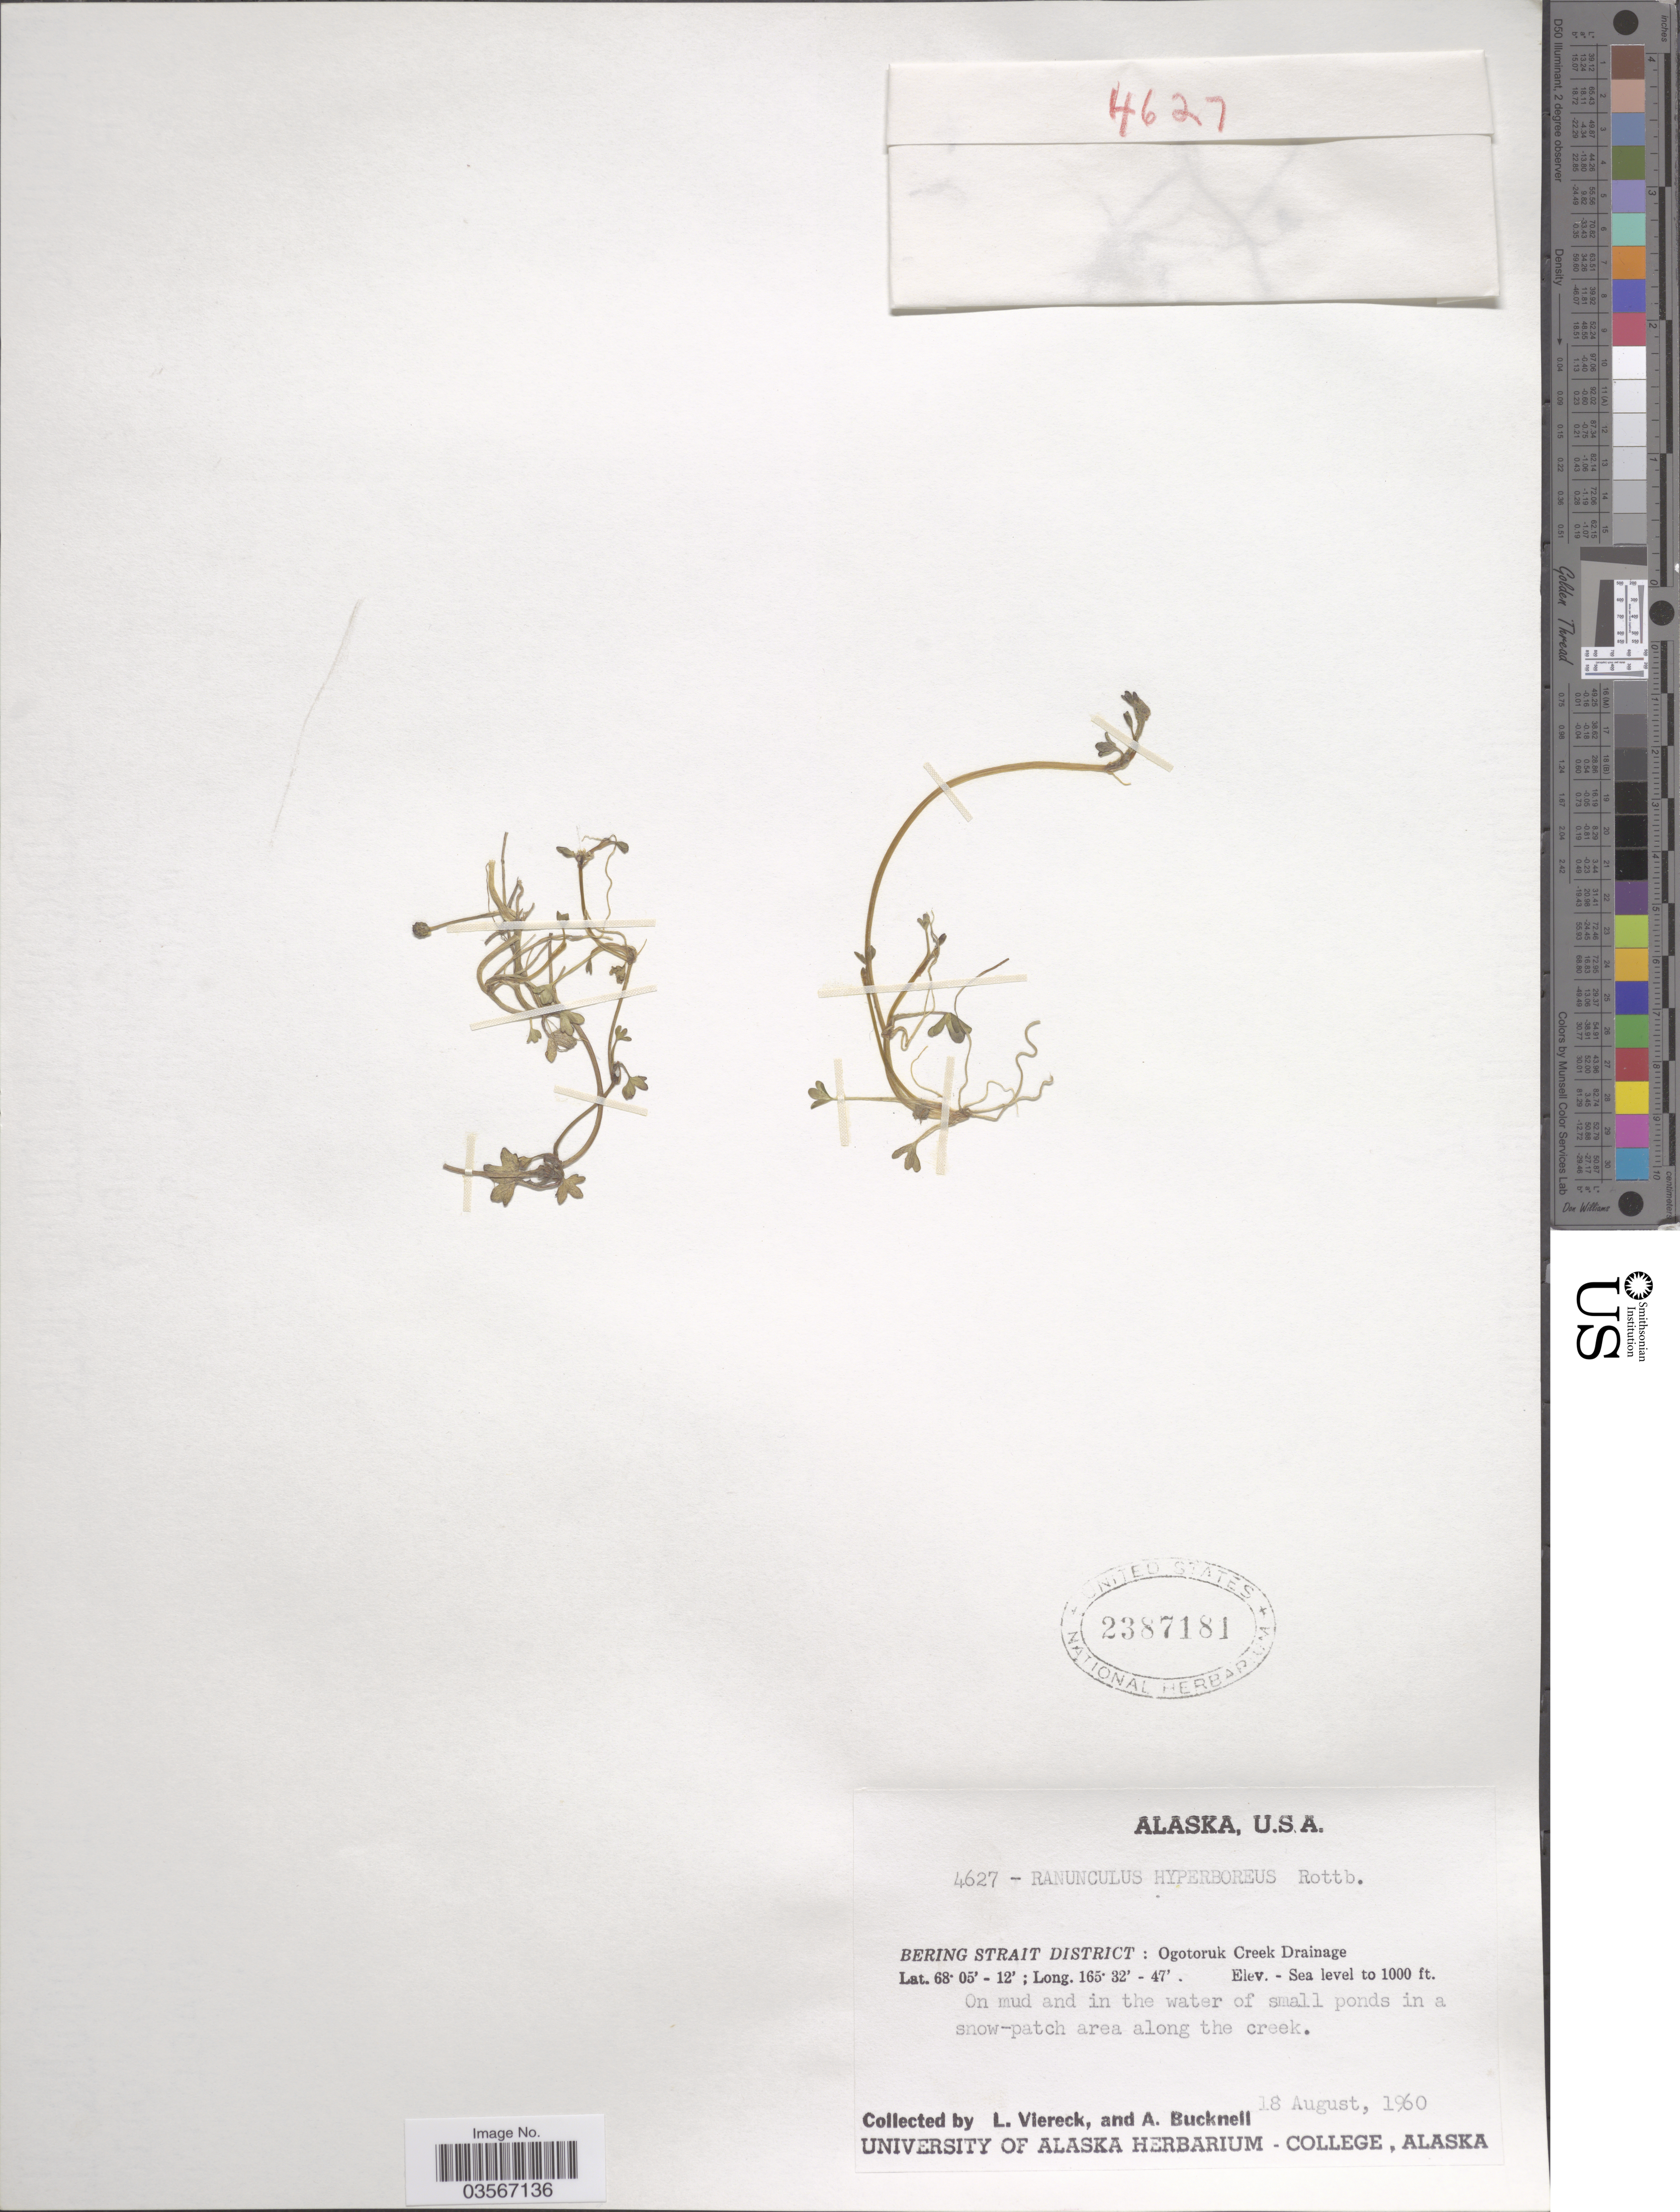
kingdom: Plantae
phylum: Tracheophyta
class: Magnoliopsida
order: Ranunculales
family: Ranunculaceae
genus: Ranunculus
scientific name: Ranunculus hyperboreus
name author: Rottb.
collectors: L. Viereck & A. Bucknell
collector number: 4627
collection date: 1960-08-18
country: United States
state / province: Alaska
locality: Bering Strait District: Ogotoruk Creek Drainage. On mud and in the water of small ponds in a snow-patch area along the creek.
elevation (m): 0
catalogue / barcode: US 2387181